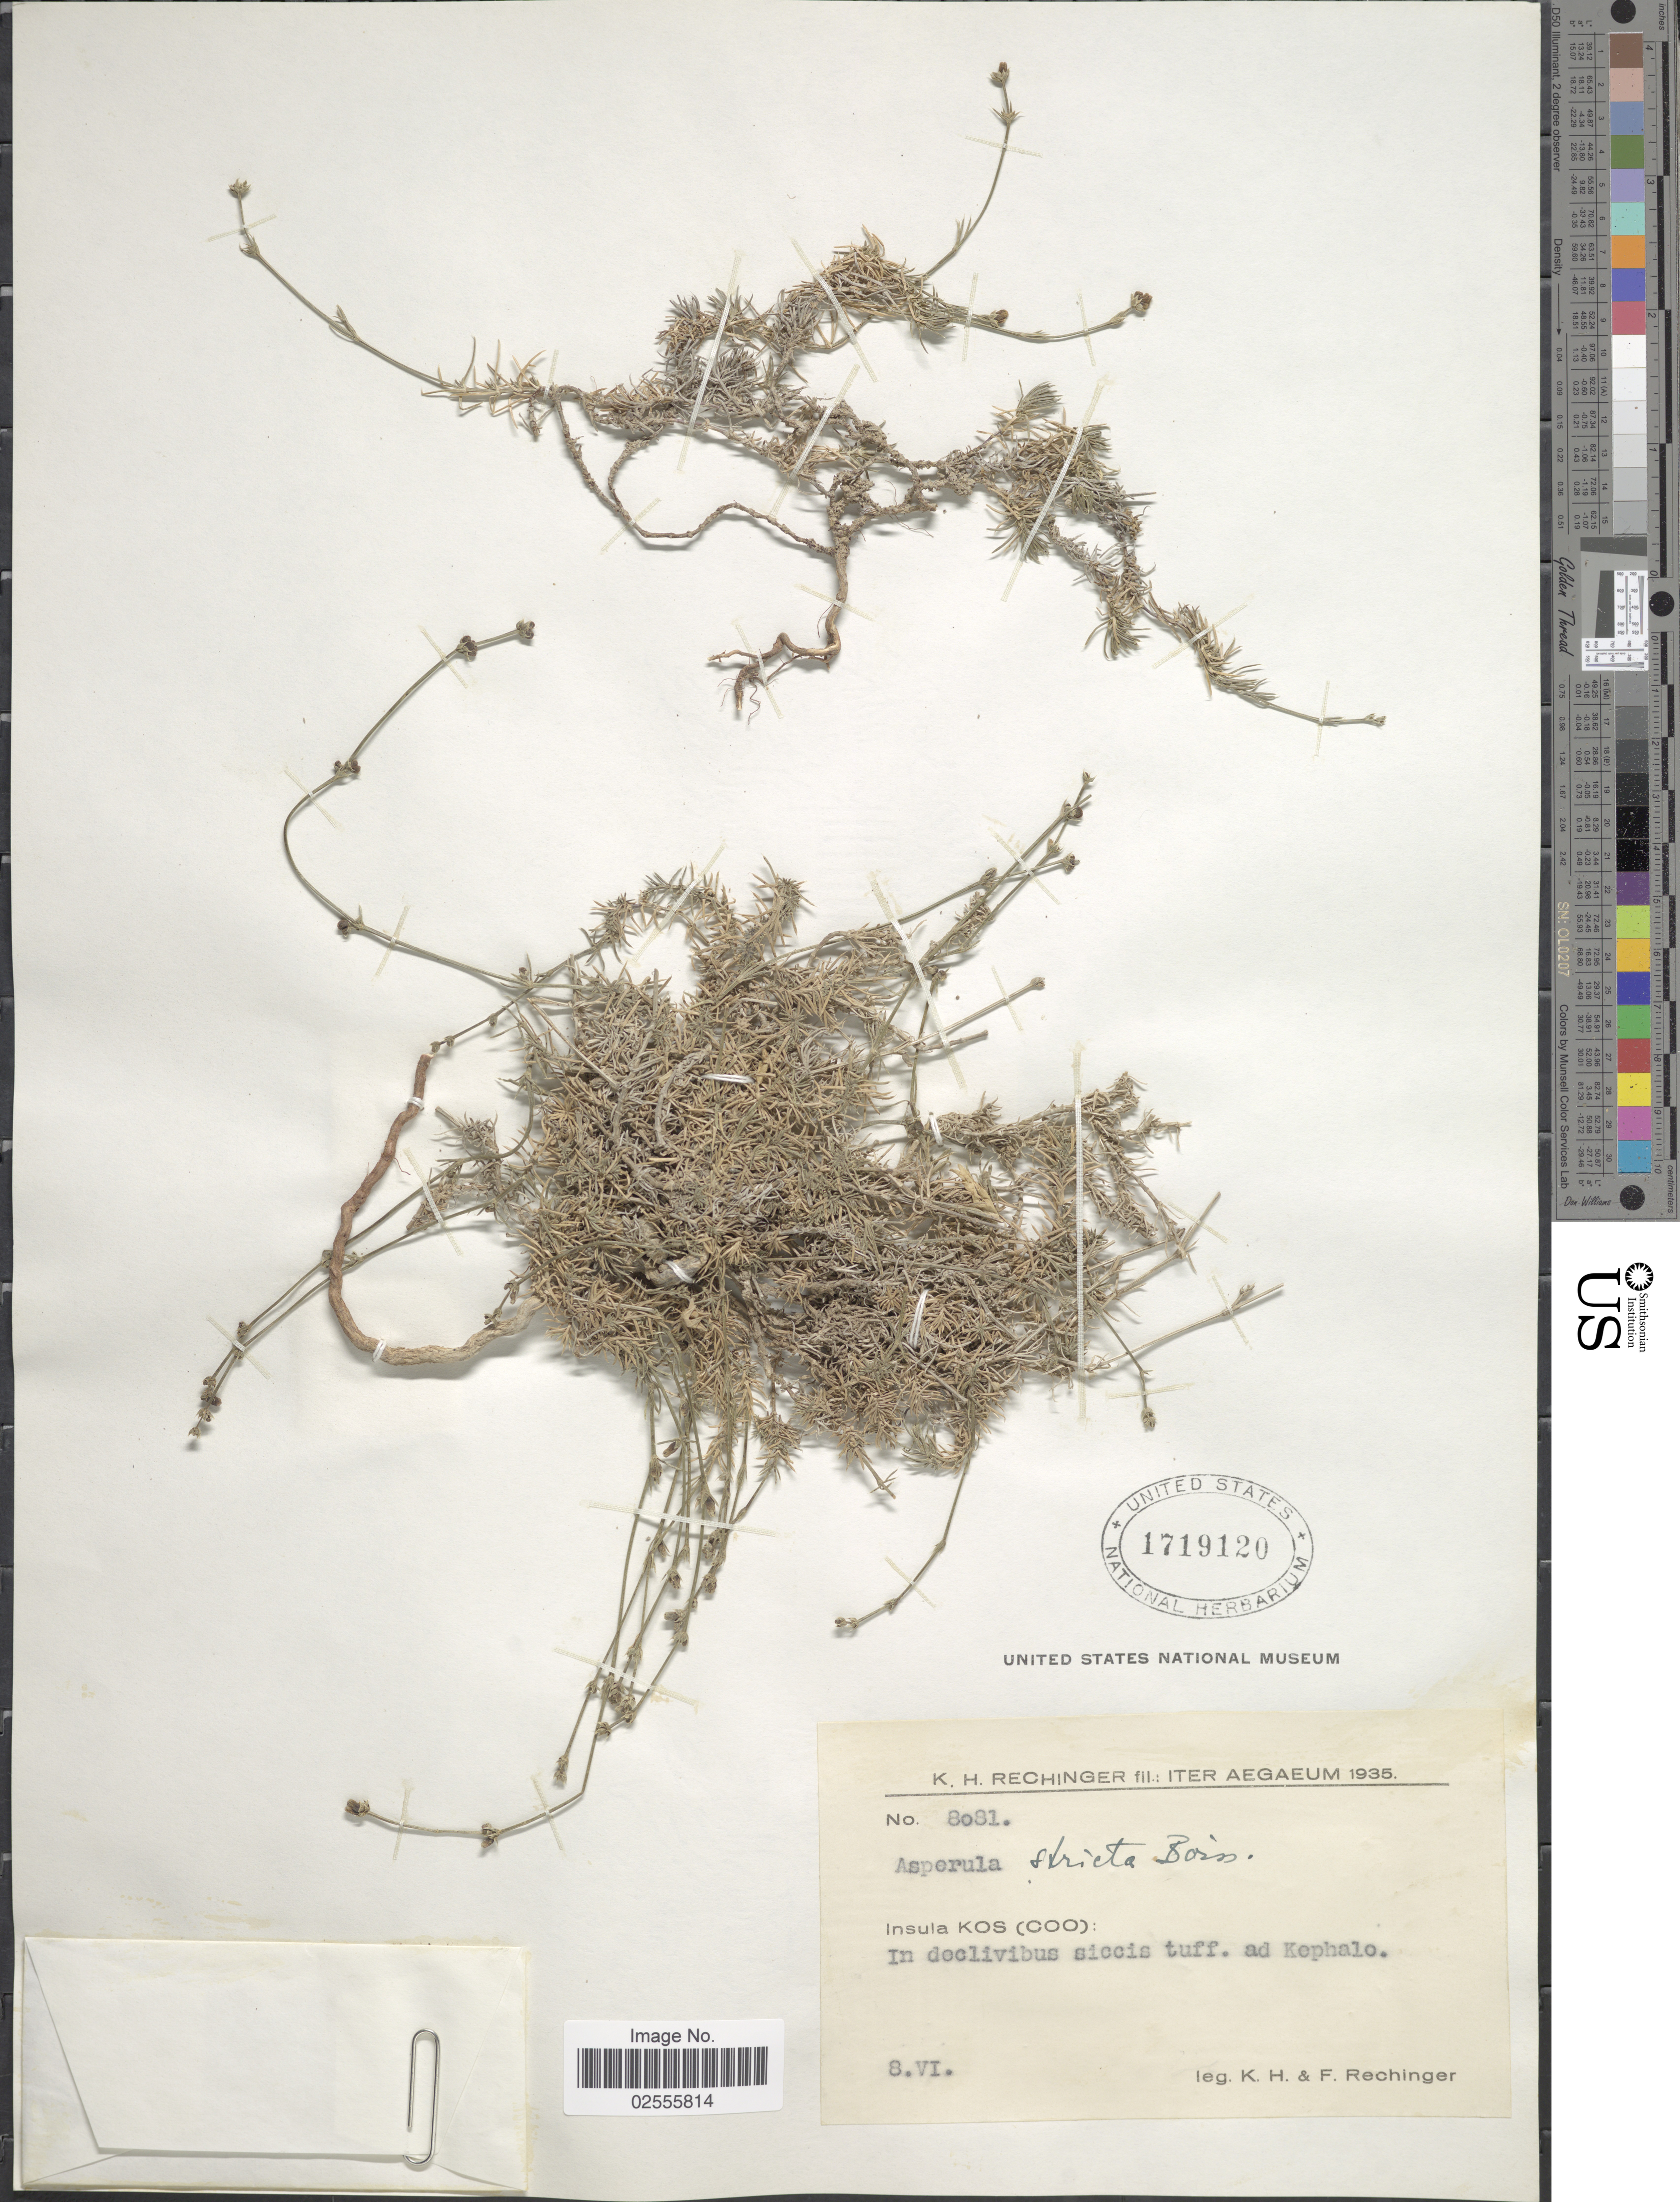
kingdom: Plantae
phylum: Tracheophyta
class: Magnoliopsida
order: Gentianales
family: Rubiaceae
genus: Asperula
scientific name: Asperula stricta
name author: Boiss.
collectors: K. H. Rechinger & F. Rechinger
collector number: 8081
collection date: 1935-06-08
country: Greece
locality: Iter Aegaeum, Insula Kos (Coo): In declivibus siccis tuff. ad Kephalo.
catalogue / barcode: US 1719120